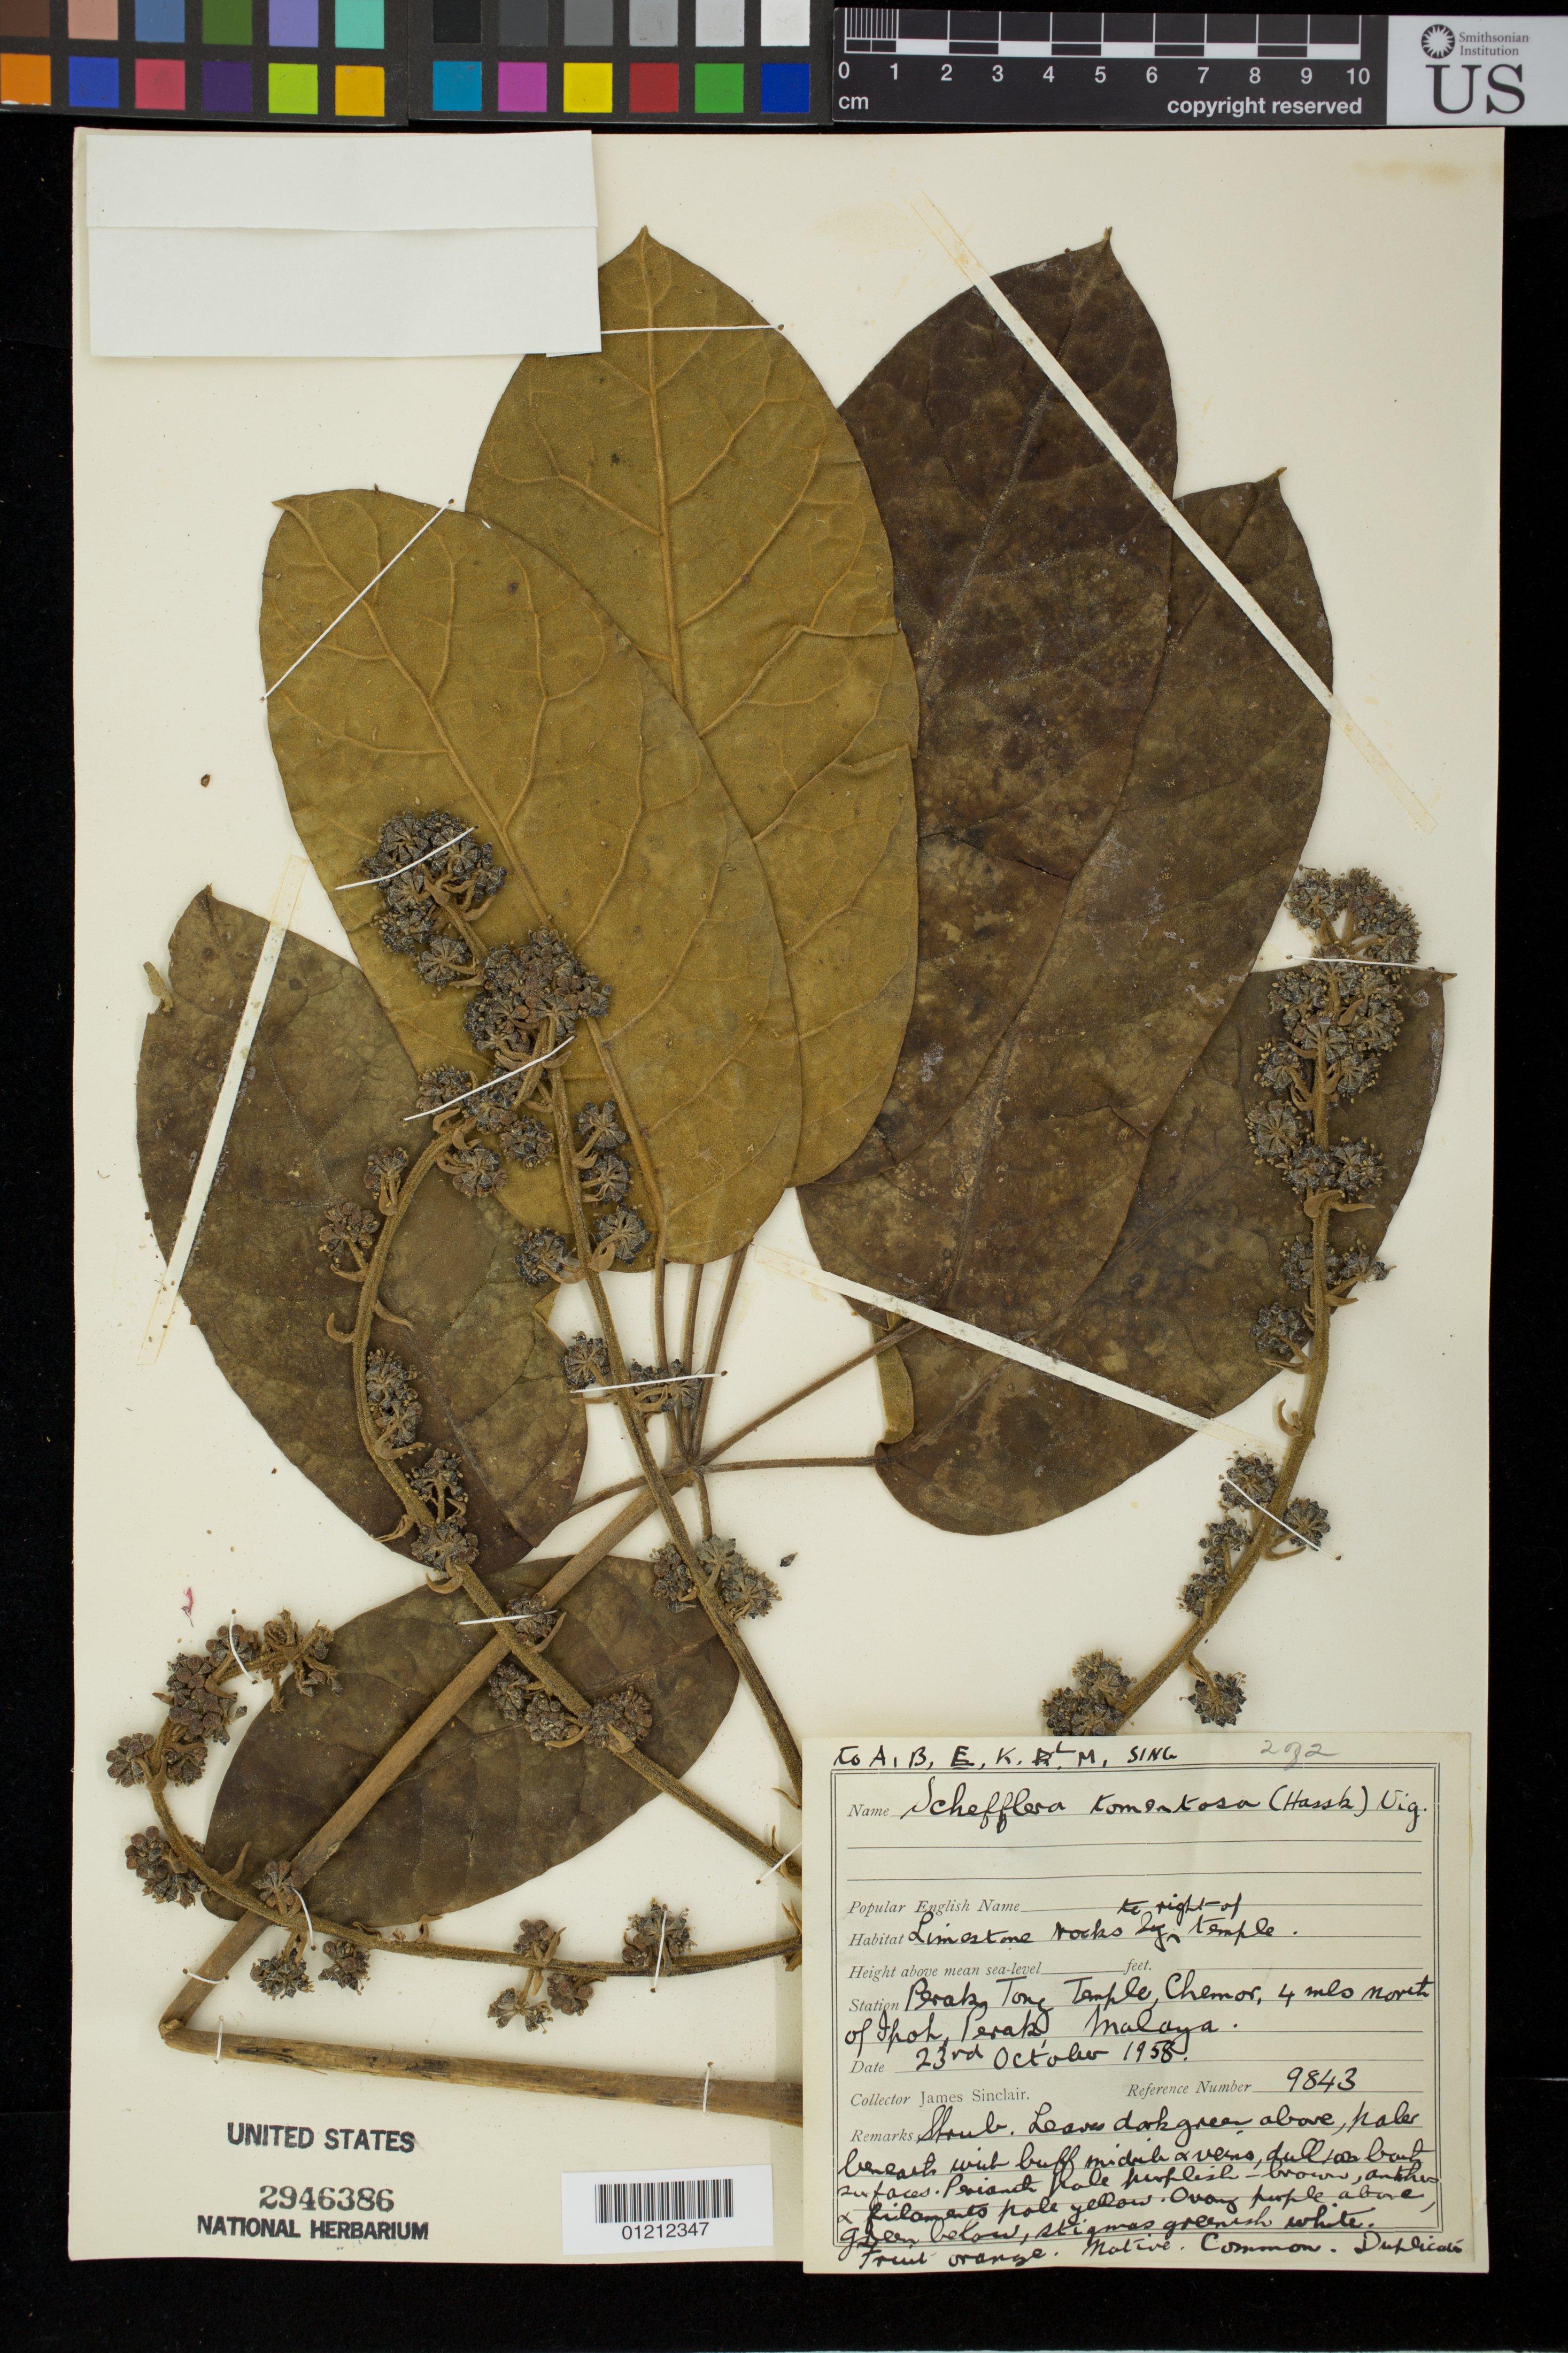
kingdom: Plantae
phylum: Tracheophyta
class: Magnoliopsida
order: Apiales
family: Araliaceae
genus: Schefflera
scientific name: Schefflera tenuis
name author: H.L. Li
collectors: J. Sinclair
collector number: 9843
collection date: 1958-10-23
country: Malaysia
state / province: Perak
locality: Limestone rocks by the Perak Tong Temple, Chemor, 4 mls north of Ipoh.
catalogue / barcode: US 2946386